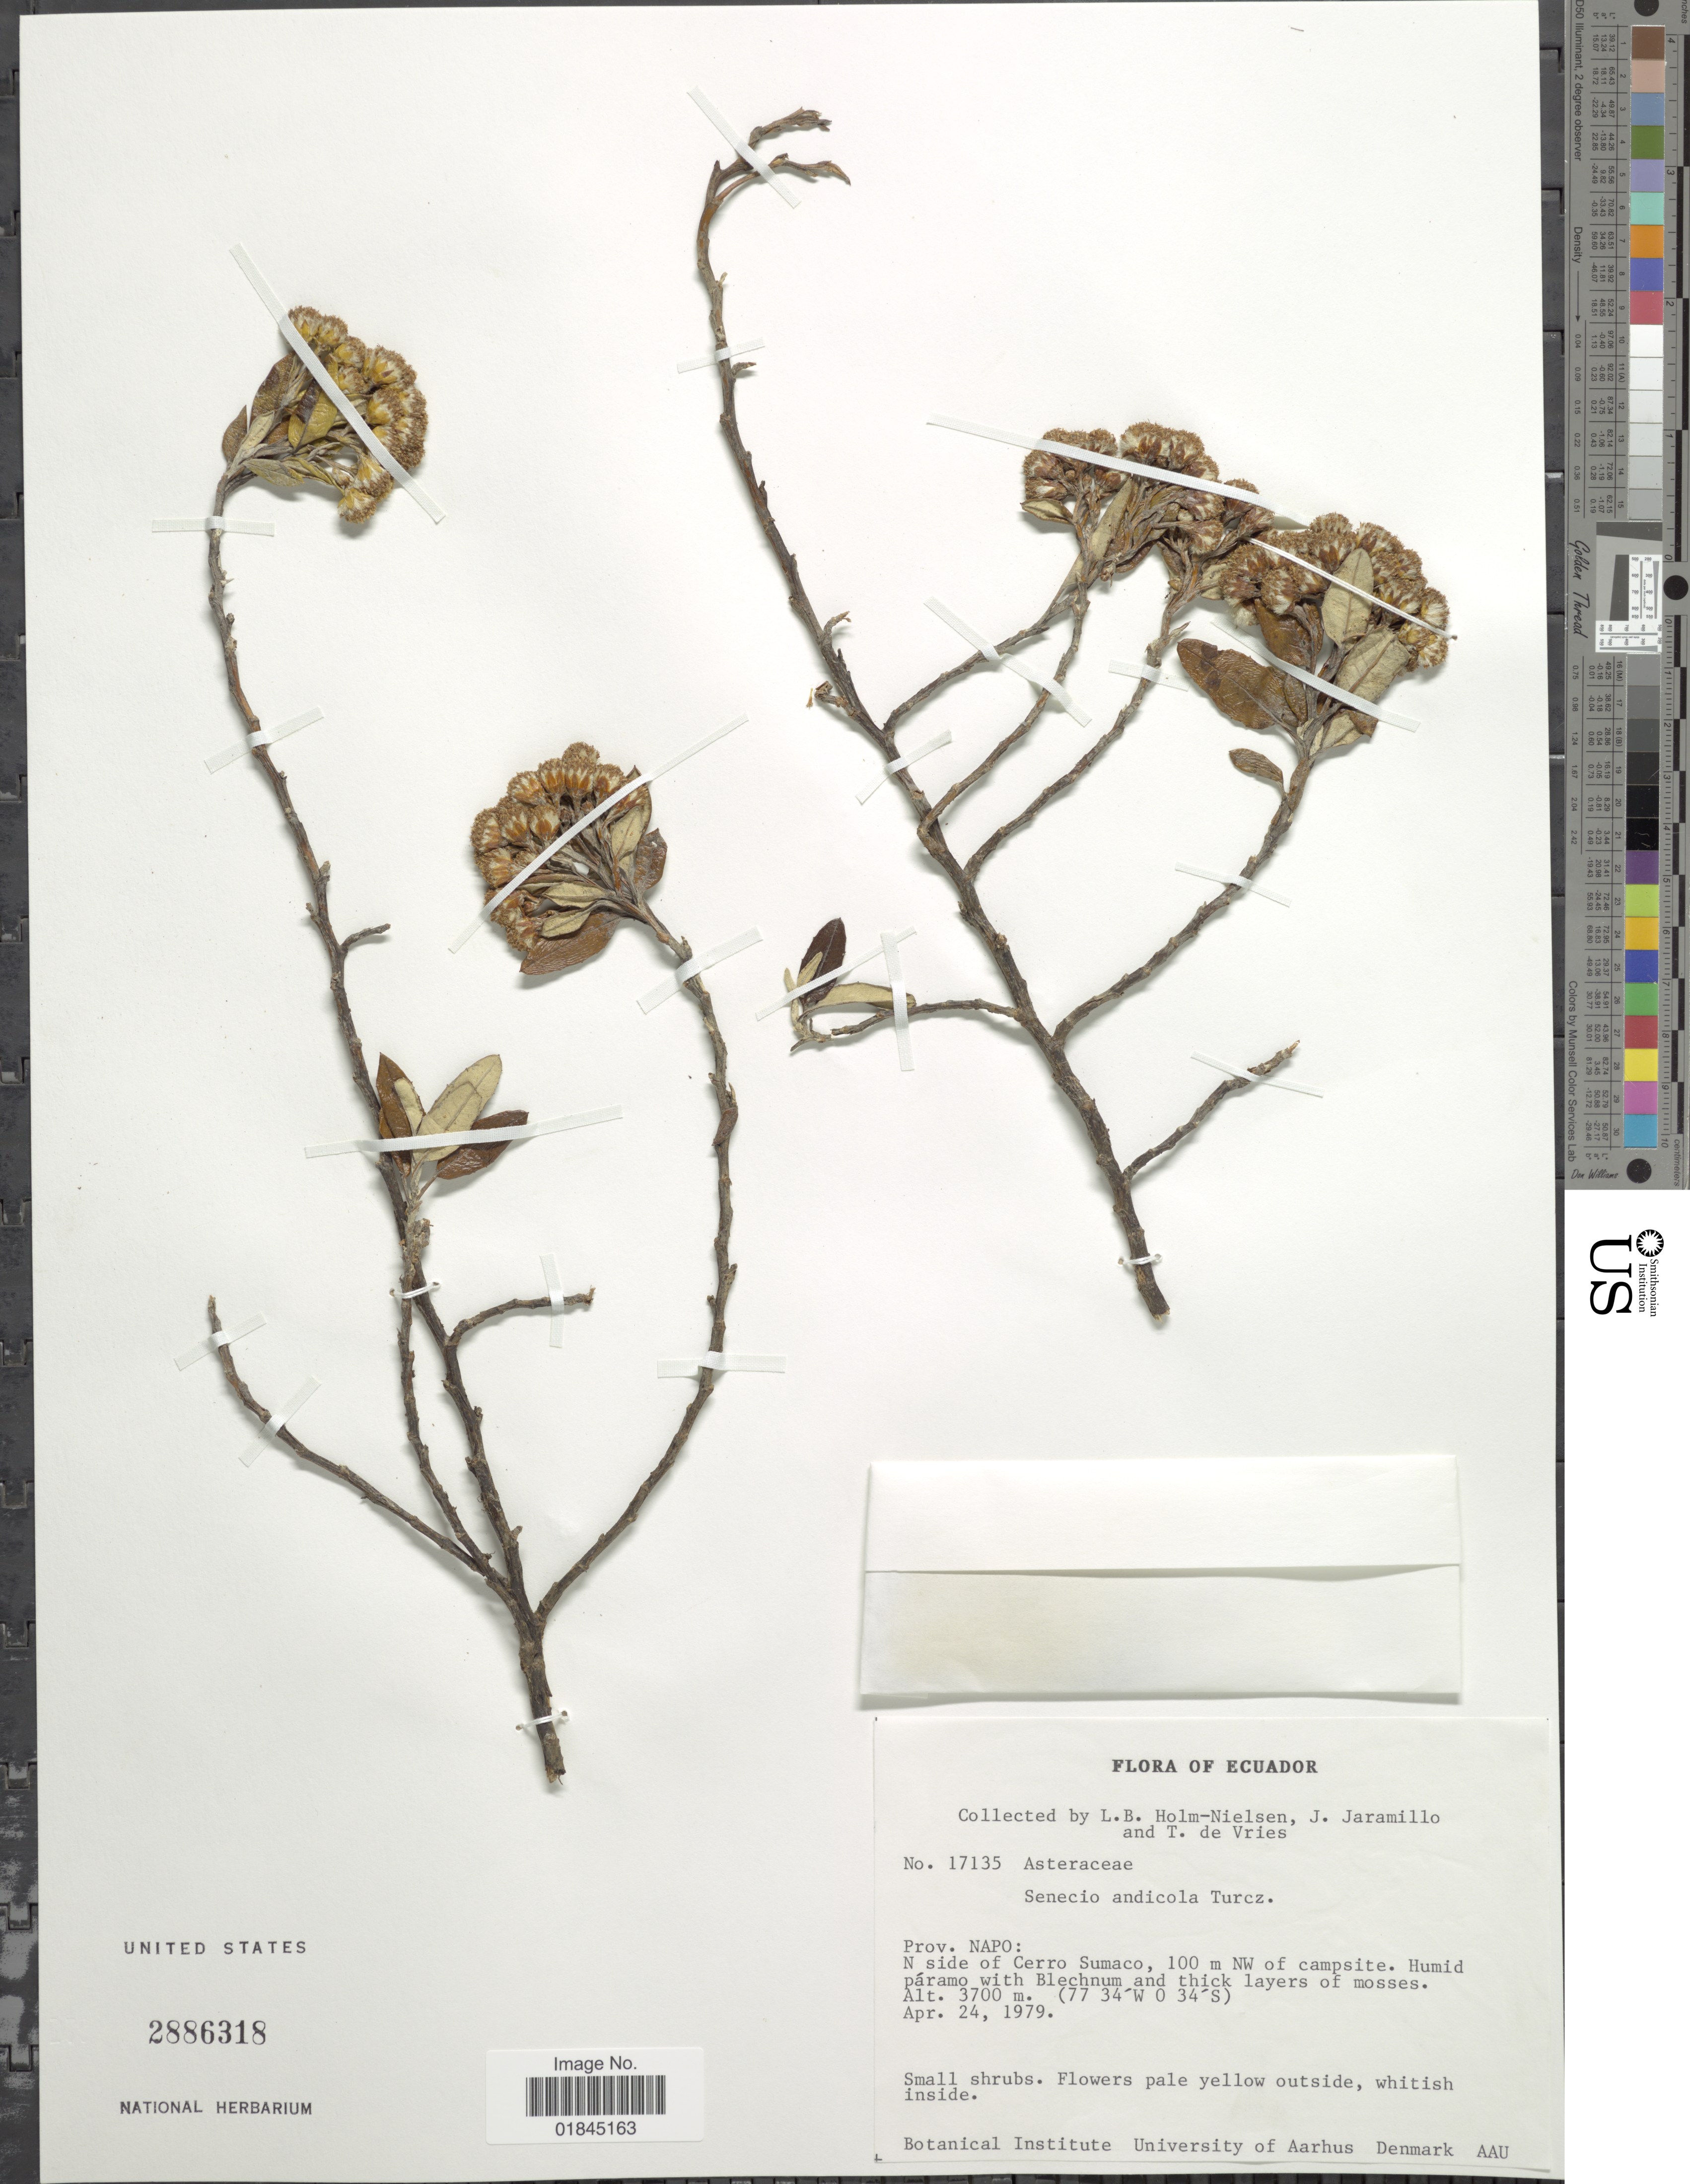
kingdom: Plantae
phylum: Tracheophyta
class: Magnoliopsida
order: Asterales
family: Asteraceae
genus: Pentacalia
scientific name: Pentacalia andicola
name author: (Turcz.) Cuatrec.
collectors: L. B. Holm-Nielsen, J. Jaramillo & T. de Vries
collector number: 17135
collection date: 1979-04-24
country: Ecuador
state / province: Napo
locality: Prov. Napo: N side of Cerro Sumaco, 100 m NW of campsite.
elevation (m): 3700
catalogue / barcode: US 2886318